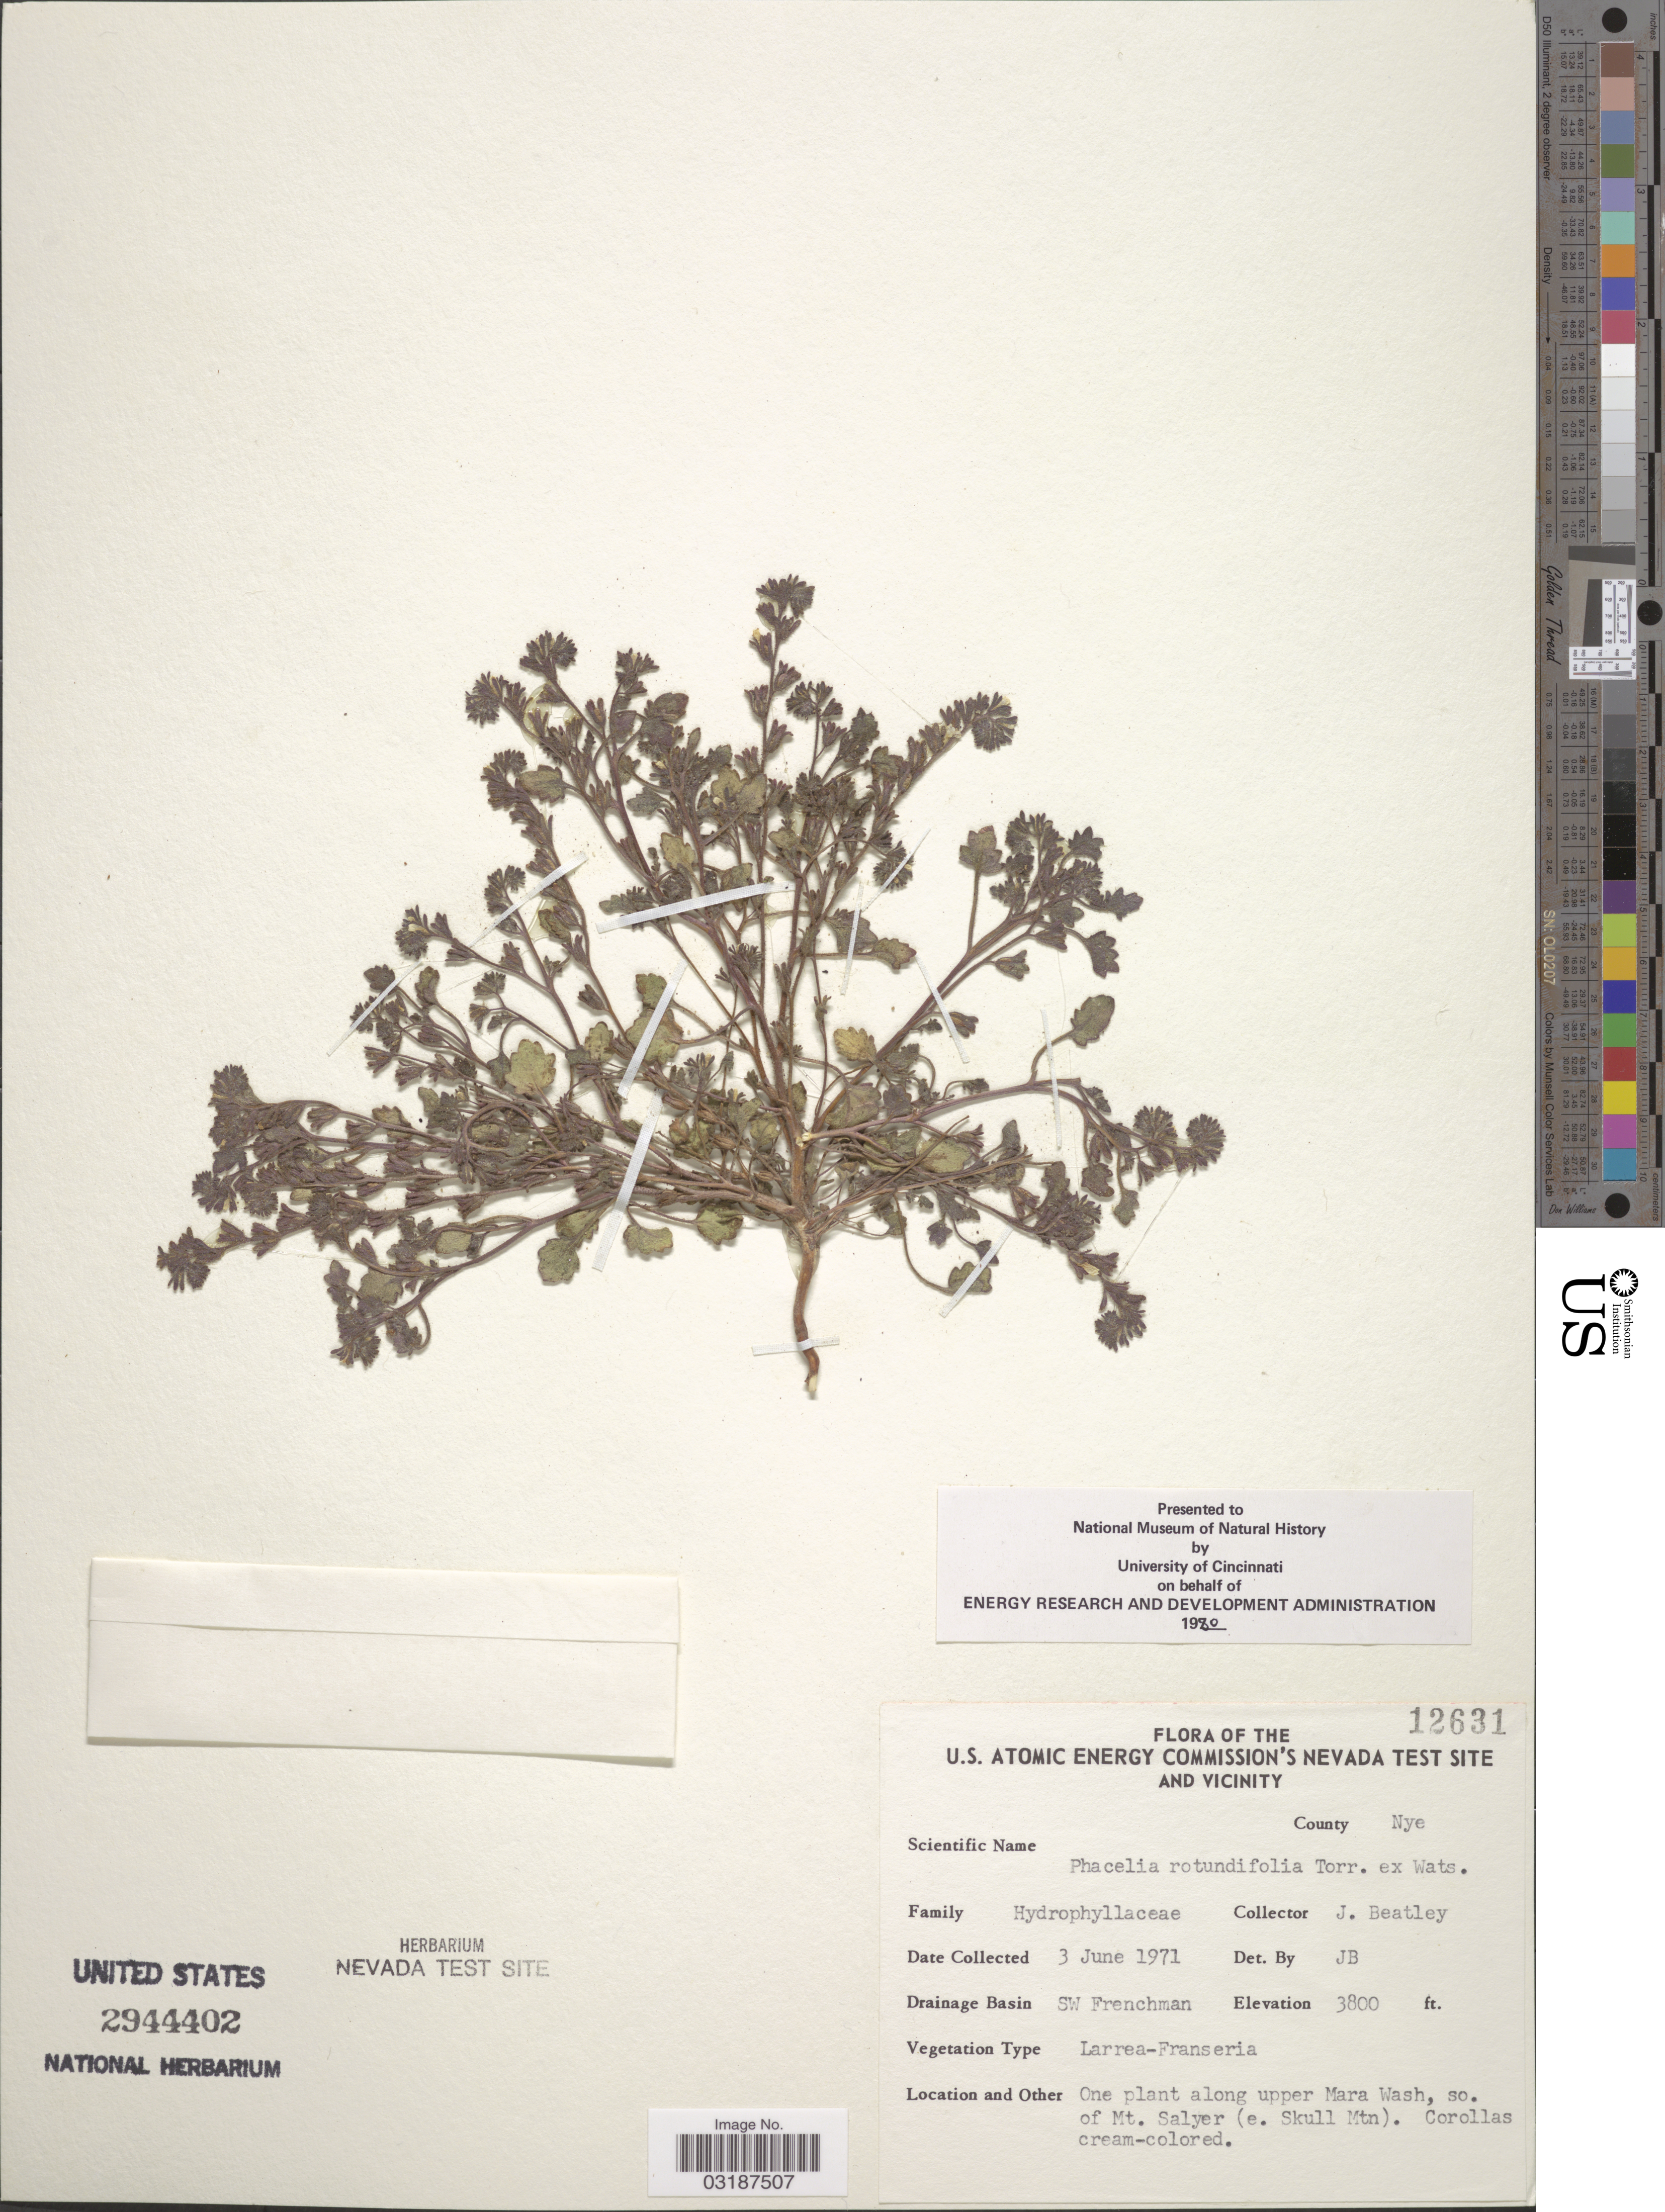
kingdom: Plantae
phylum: Tracheophyta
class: Magnoliopsida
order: Boraginales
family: Hydrophyllaceae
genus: Phacelia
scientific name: Phacelia rotundifolia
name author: Torr. ex S. Watson in C. King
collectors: J. C. Beatley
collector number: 12631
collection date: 1971-06-03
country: United States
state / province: Nevada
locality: U.S. Atomic Energy Commission's Nevada Test Site and Vicinity. County Nye. Drainage Basin SW Frenchman. One plant along upper Mara Wash, so. of Mt. Salyer (e. Skull Mtn).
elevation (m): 1158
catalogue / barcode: US 2944402